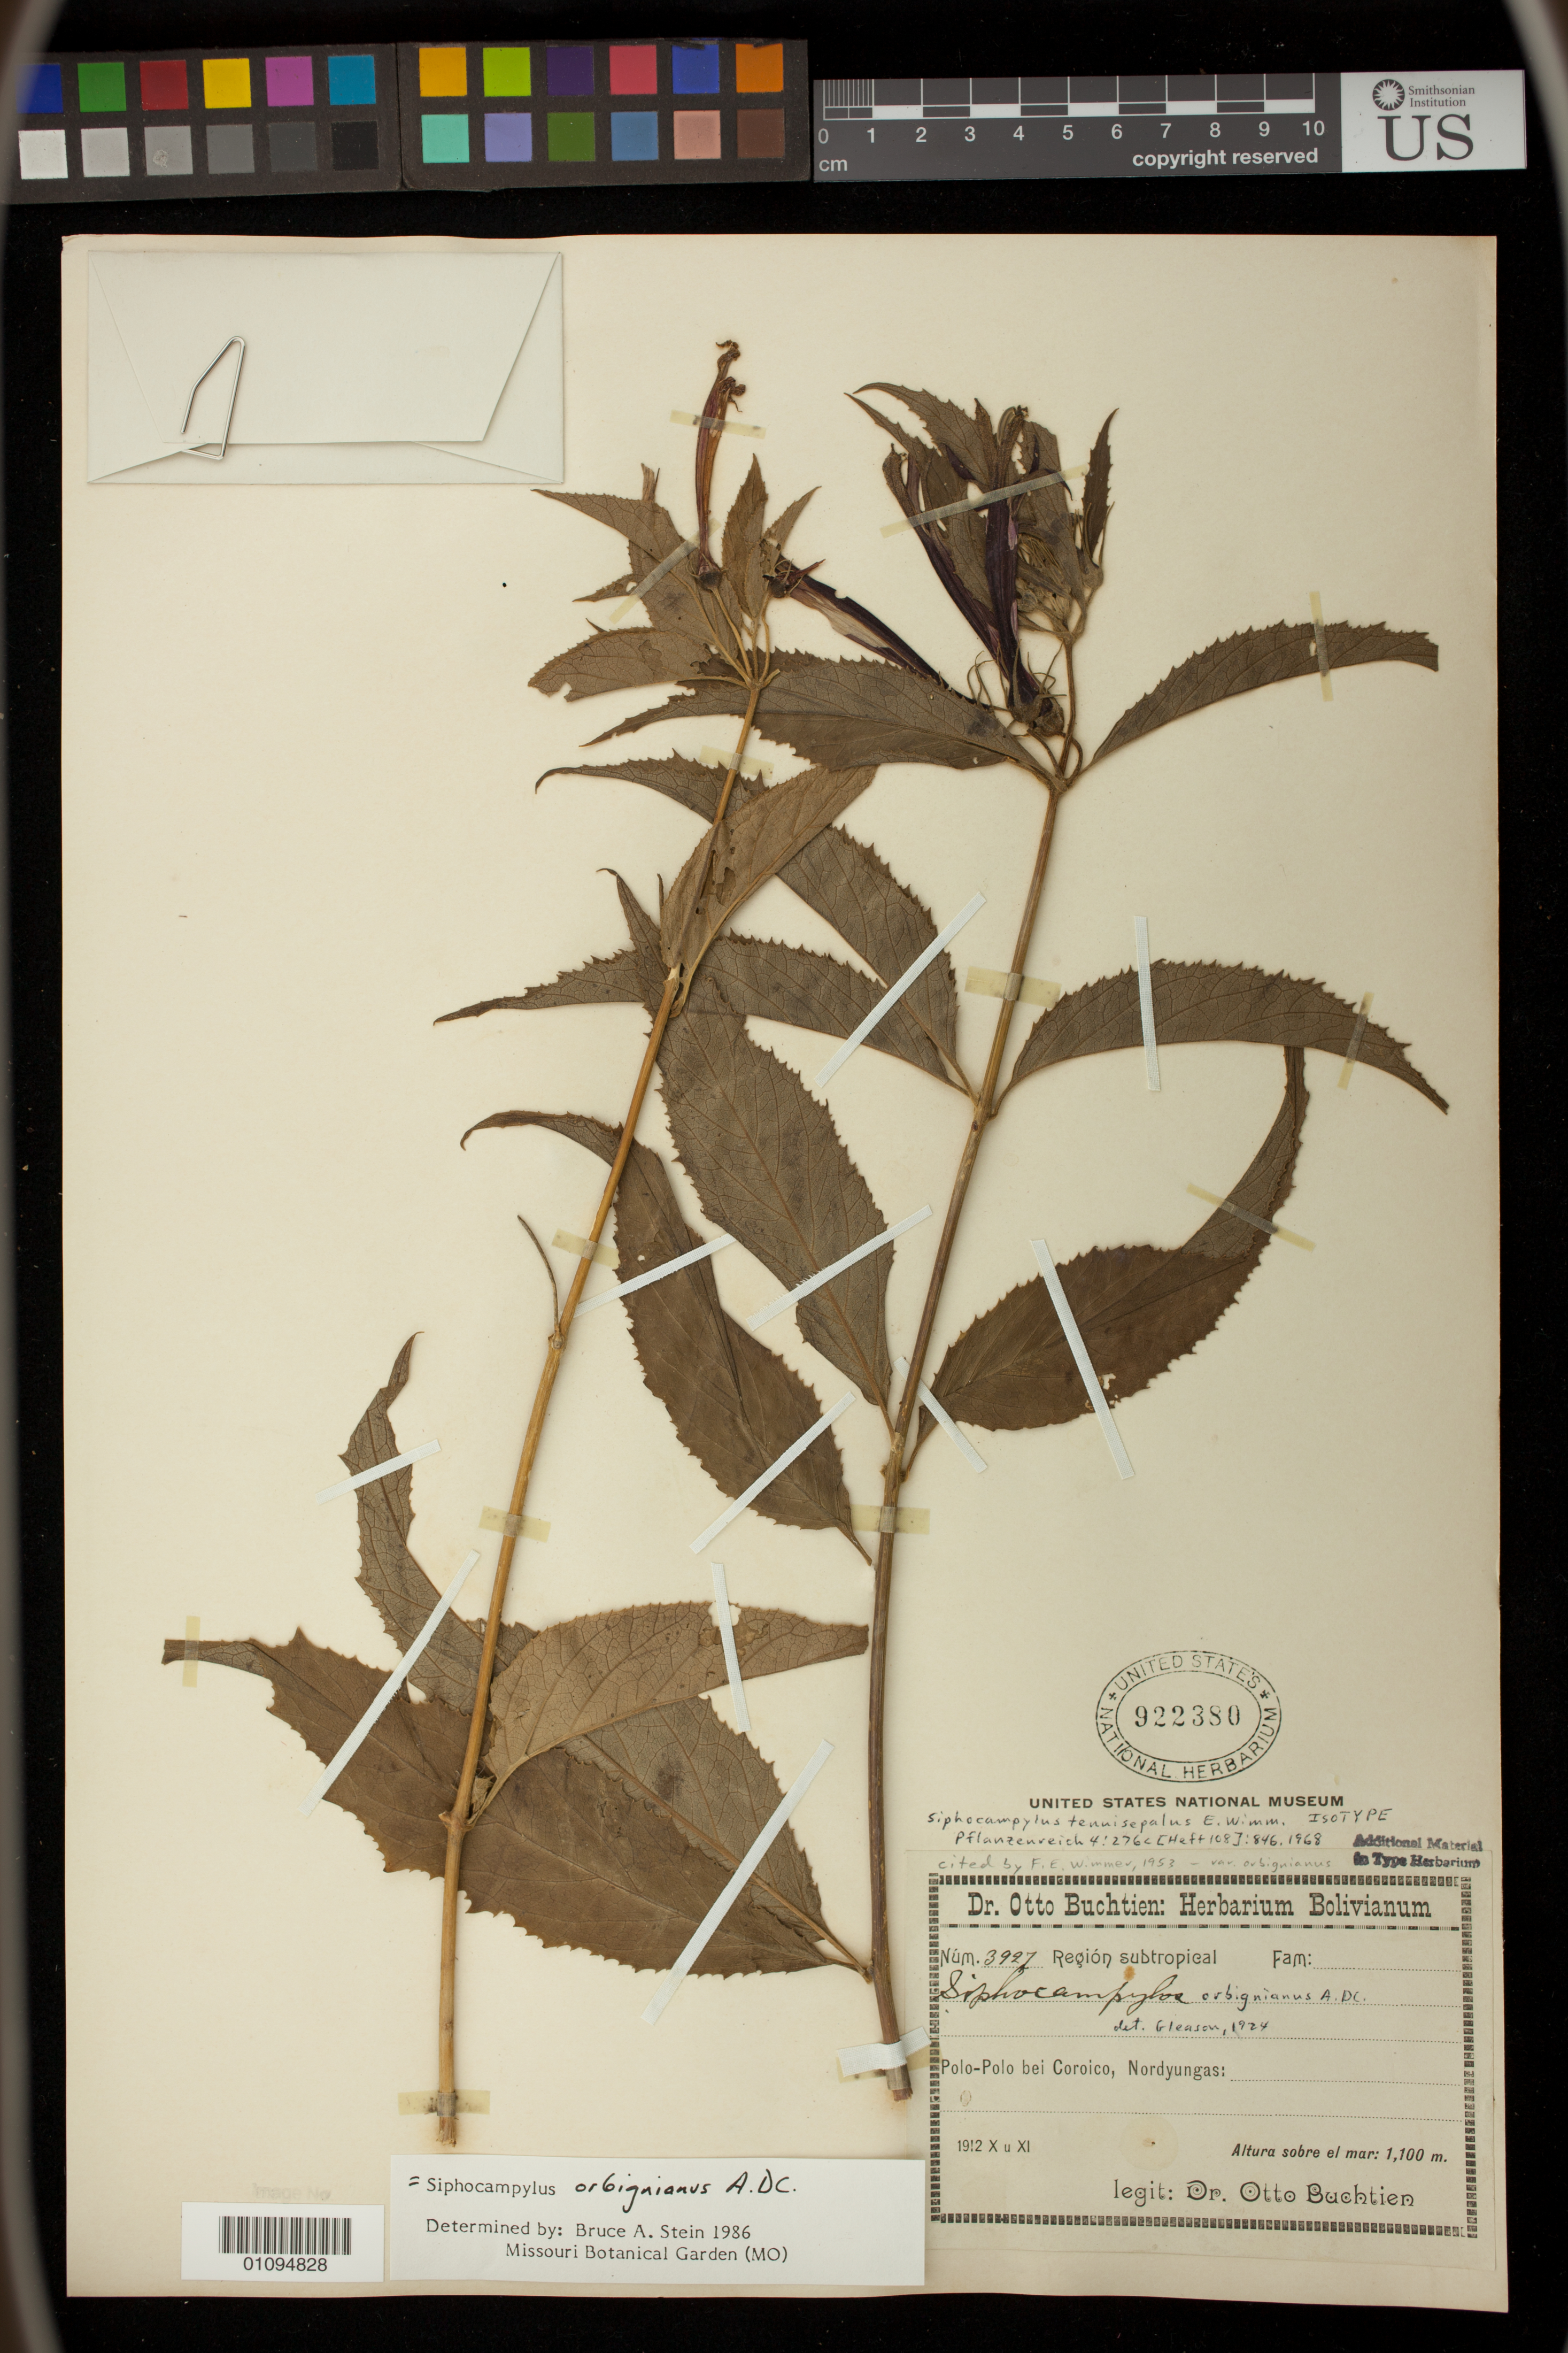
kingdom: Plantae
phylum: Tracheophyta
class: Magnoliopsida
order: Asterales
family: Campanulaceae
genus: Siphocampylus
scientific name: Siphocampylus tenuisepalus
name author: E. Wimm. in Engl.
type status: Isotype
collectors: O. Buchtein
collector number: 3927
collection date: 1912-10/1912-11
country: Bolivia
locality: Polo-Polo bei Coroico, Nordyungas.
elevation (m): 1100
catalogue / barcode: US 922380